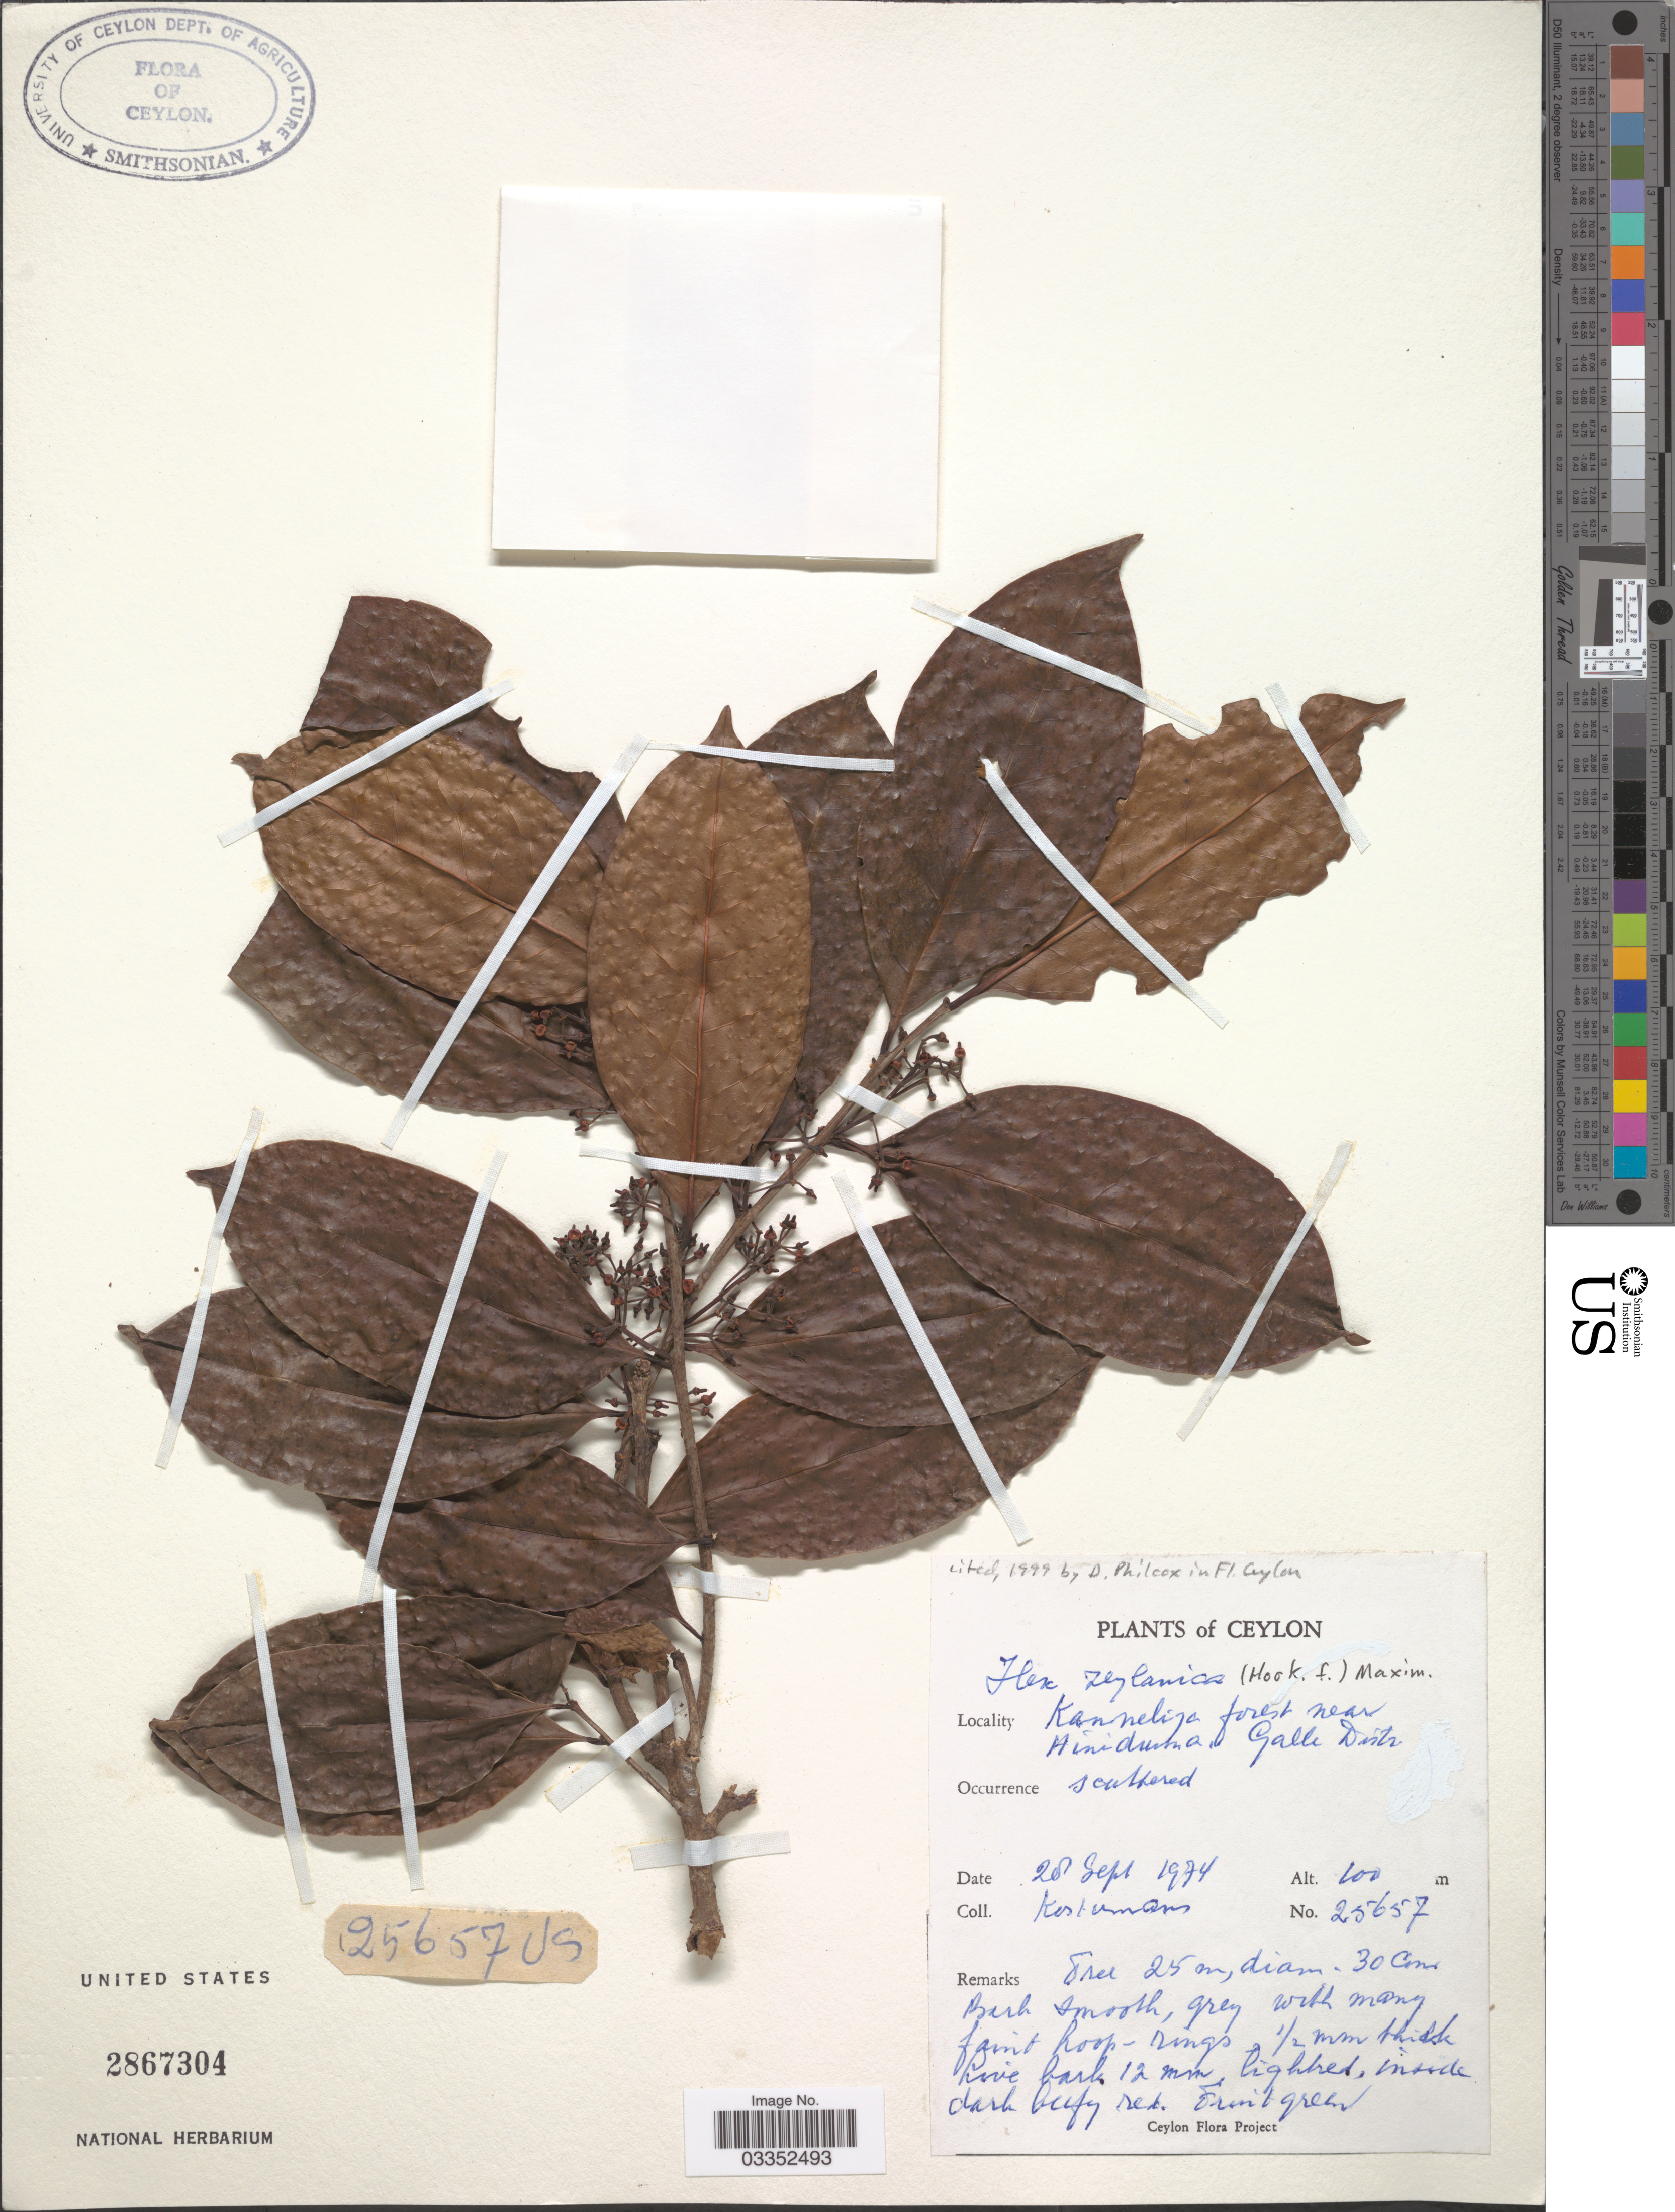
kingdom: Plantae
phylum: Tracheophyta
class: Magnoliopsida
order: Aquifoliales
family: Aquifoliaceae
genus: Ilex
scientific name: Ilex zeylanica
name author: (Hook. f.) Maxim.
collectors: Kostermans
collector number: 25657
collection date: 1974-09-28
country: Sri Lanka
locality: Ceylon, Kanneliya forest near Hiniduma, Galle Distr.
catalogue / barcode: US 2867304